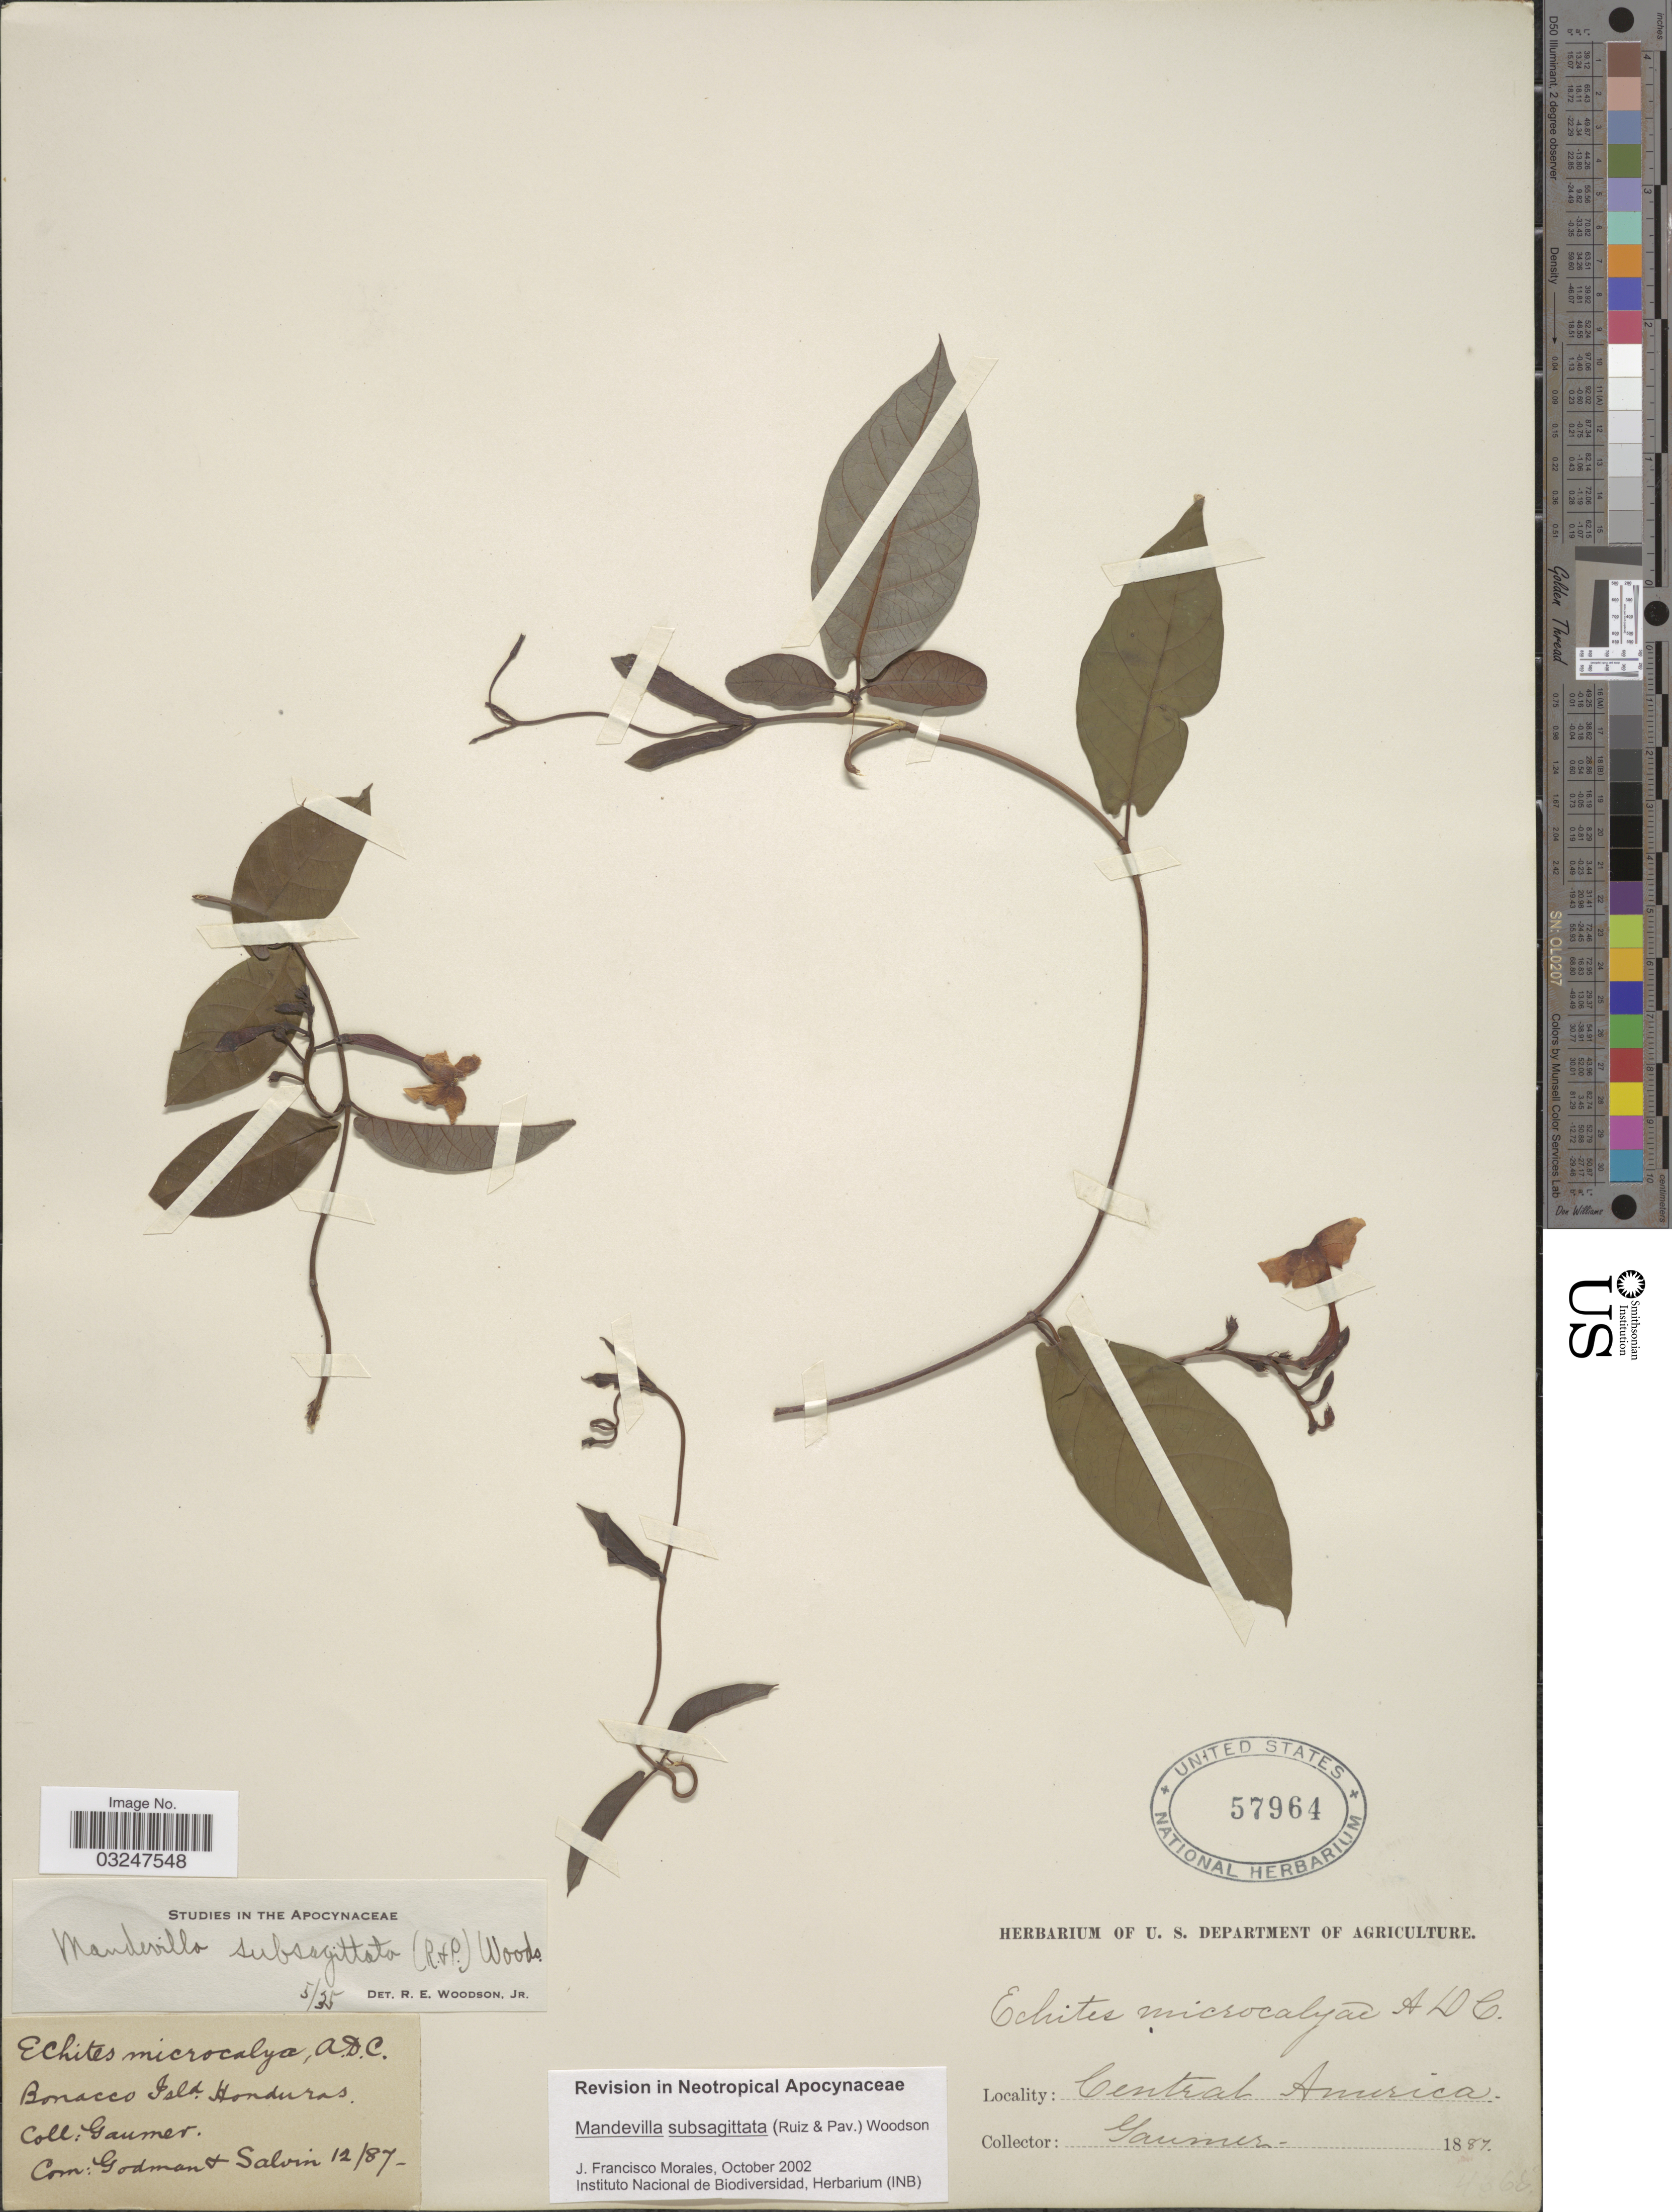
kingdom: Plantae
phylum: Tracheophyta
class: Magnoliopsida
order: Gentianales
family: Apocynaceae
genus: Mandevilla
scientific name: Mandevilla subsagittata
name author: (Ruiz & Pav.) Woodson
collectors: -. Gaumer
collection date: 1887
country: Honduras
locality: Bonacco, Isld. Honduras.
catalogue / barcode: US 57964